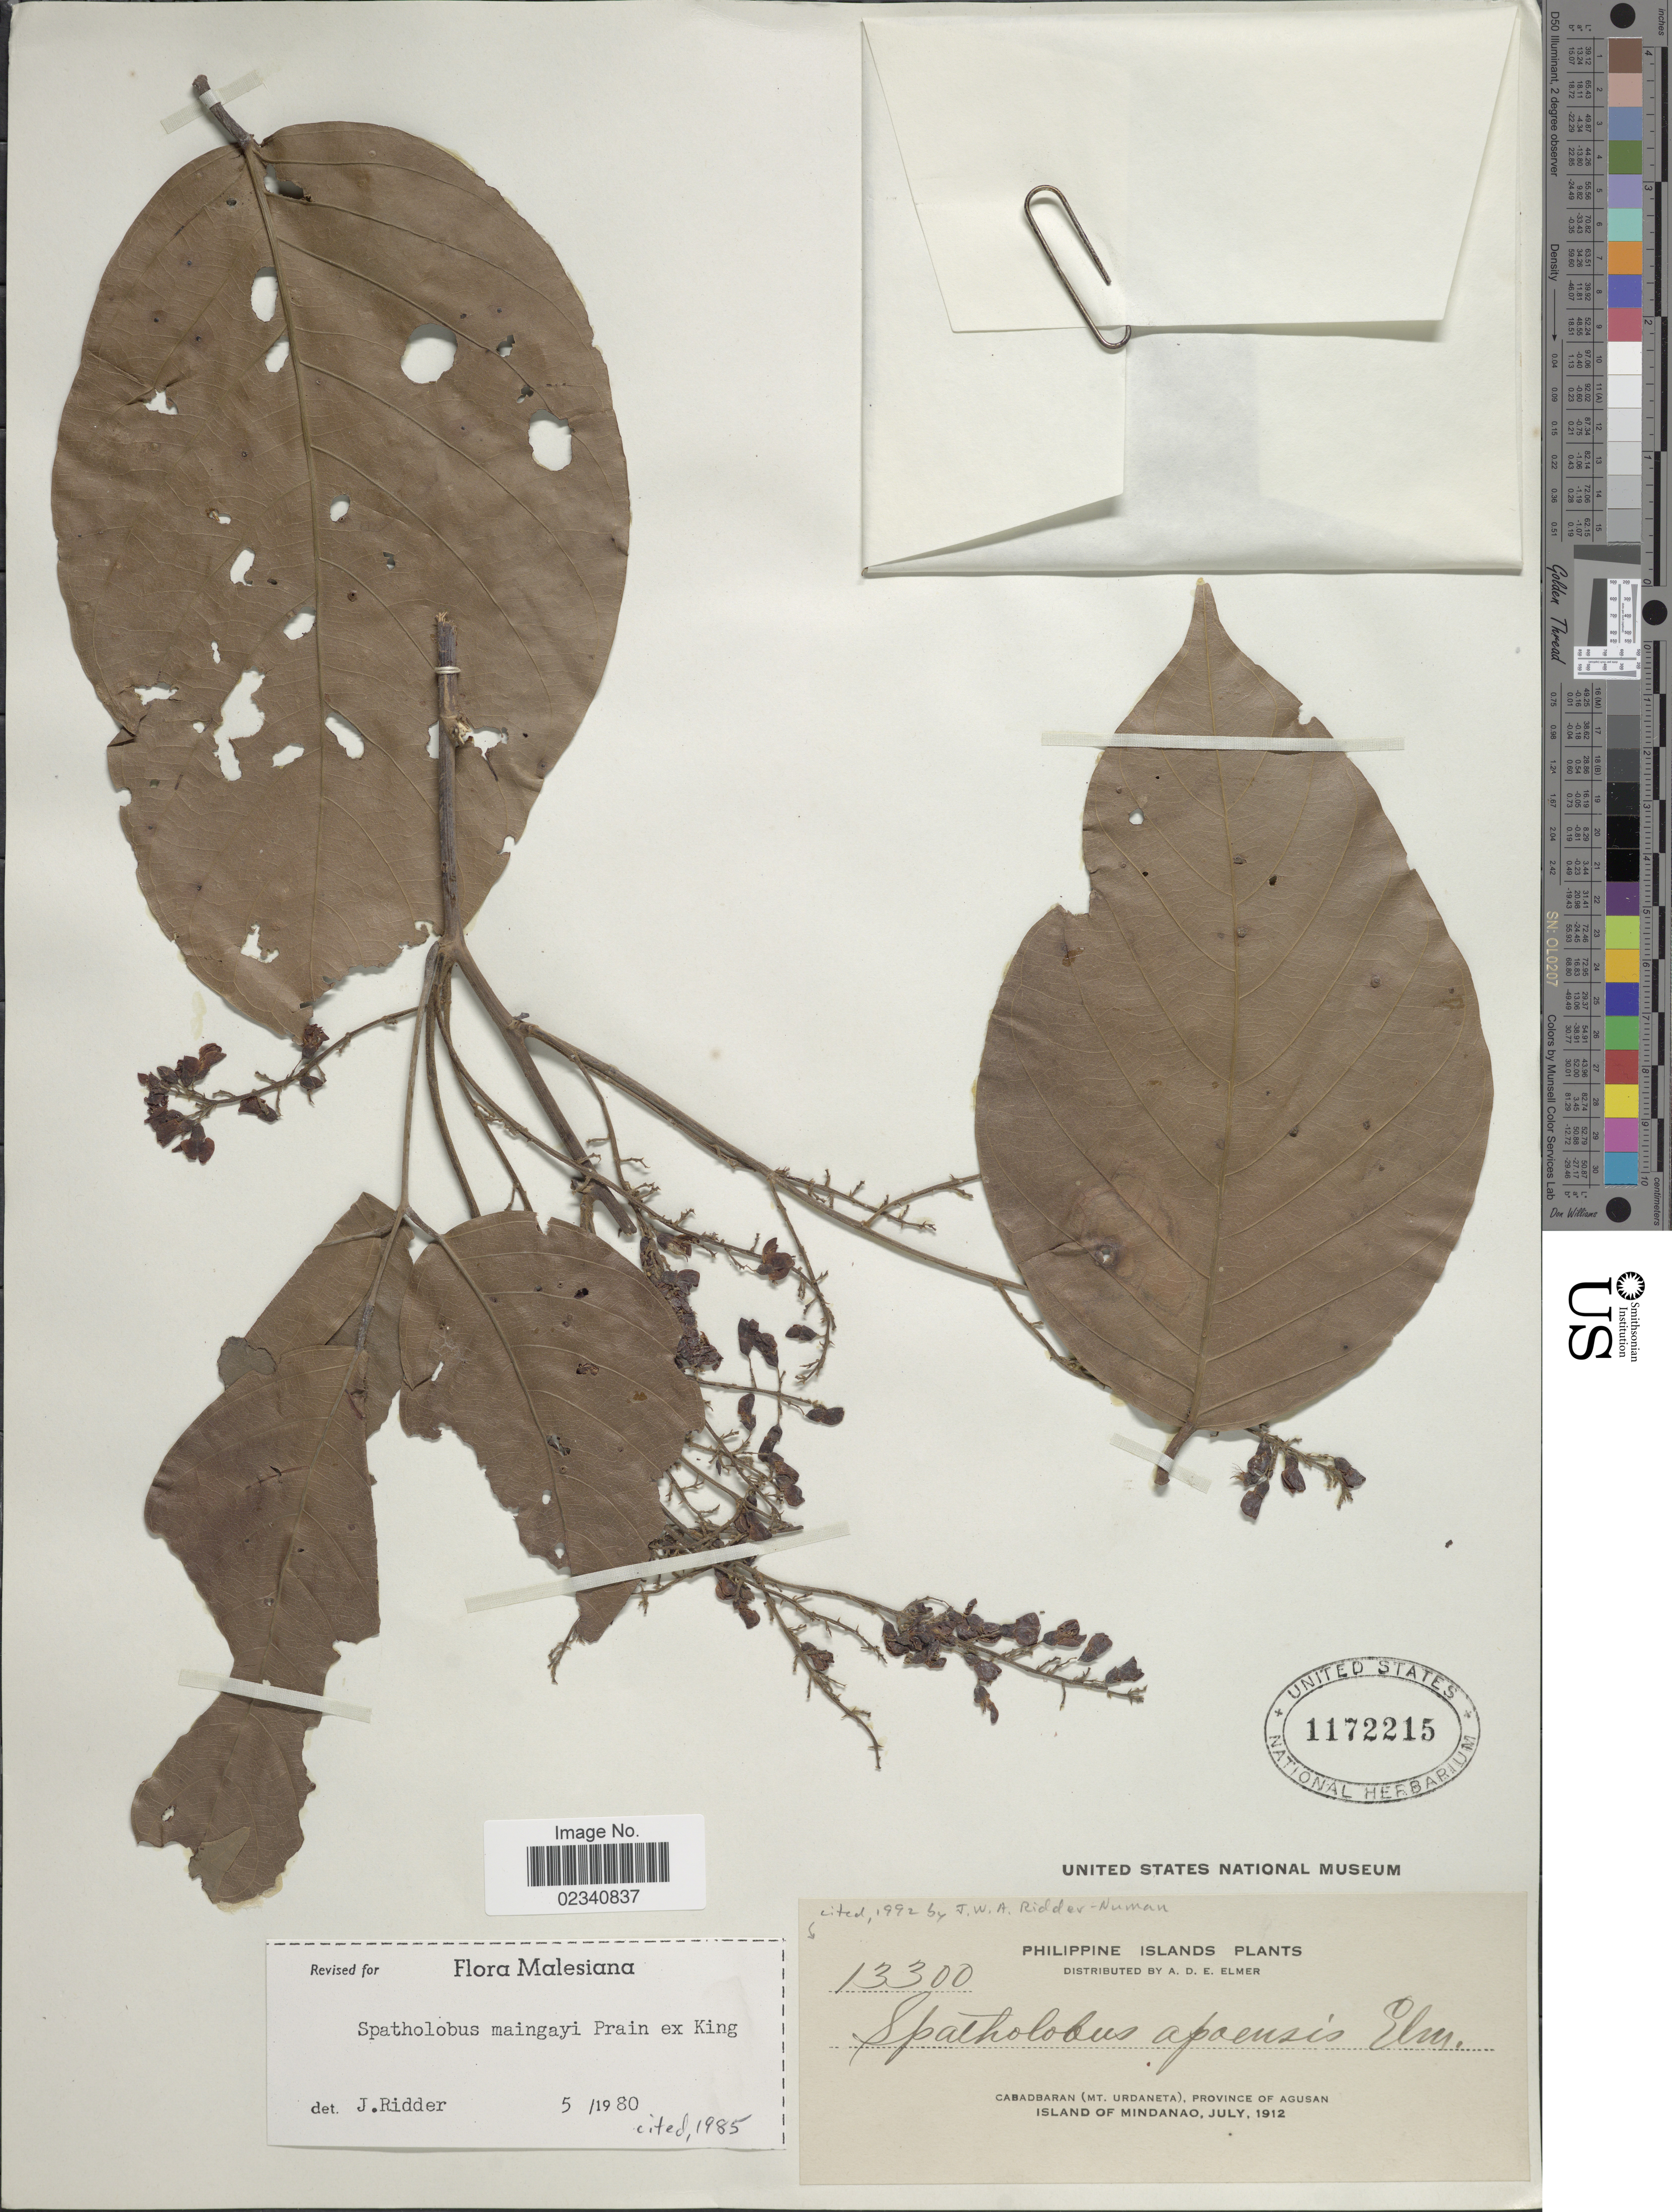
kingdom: Plantae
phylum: Tracheophyta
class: Magnoliopsida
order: Fabales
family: Fabaceae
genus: Spatholobus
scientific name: Spatholobus apoensis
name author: Elmer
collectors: A. D. E. Elmer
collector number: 13300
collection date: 1912-07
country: Philippines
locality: Cabadbaran (Mt. Urdaneta), Province of Agusan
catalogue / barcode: US 1172215